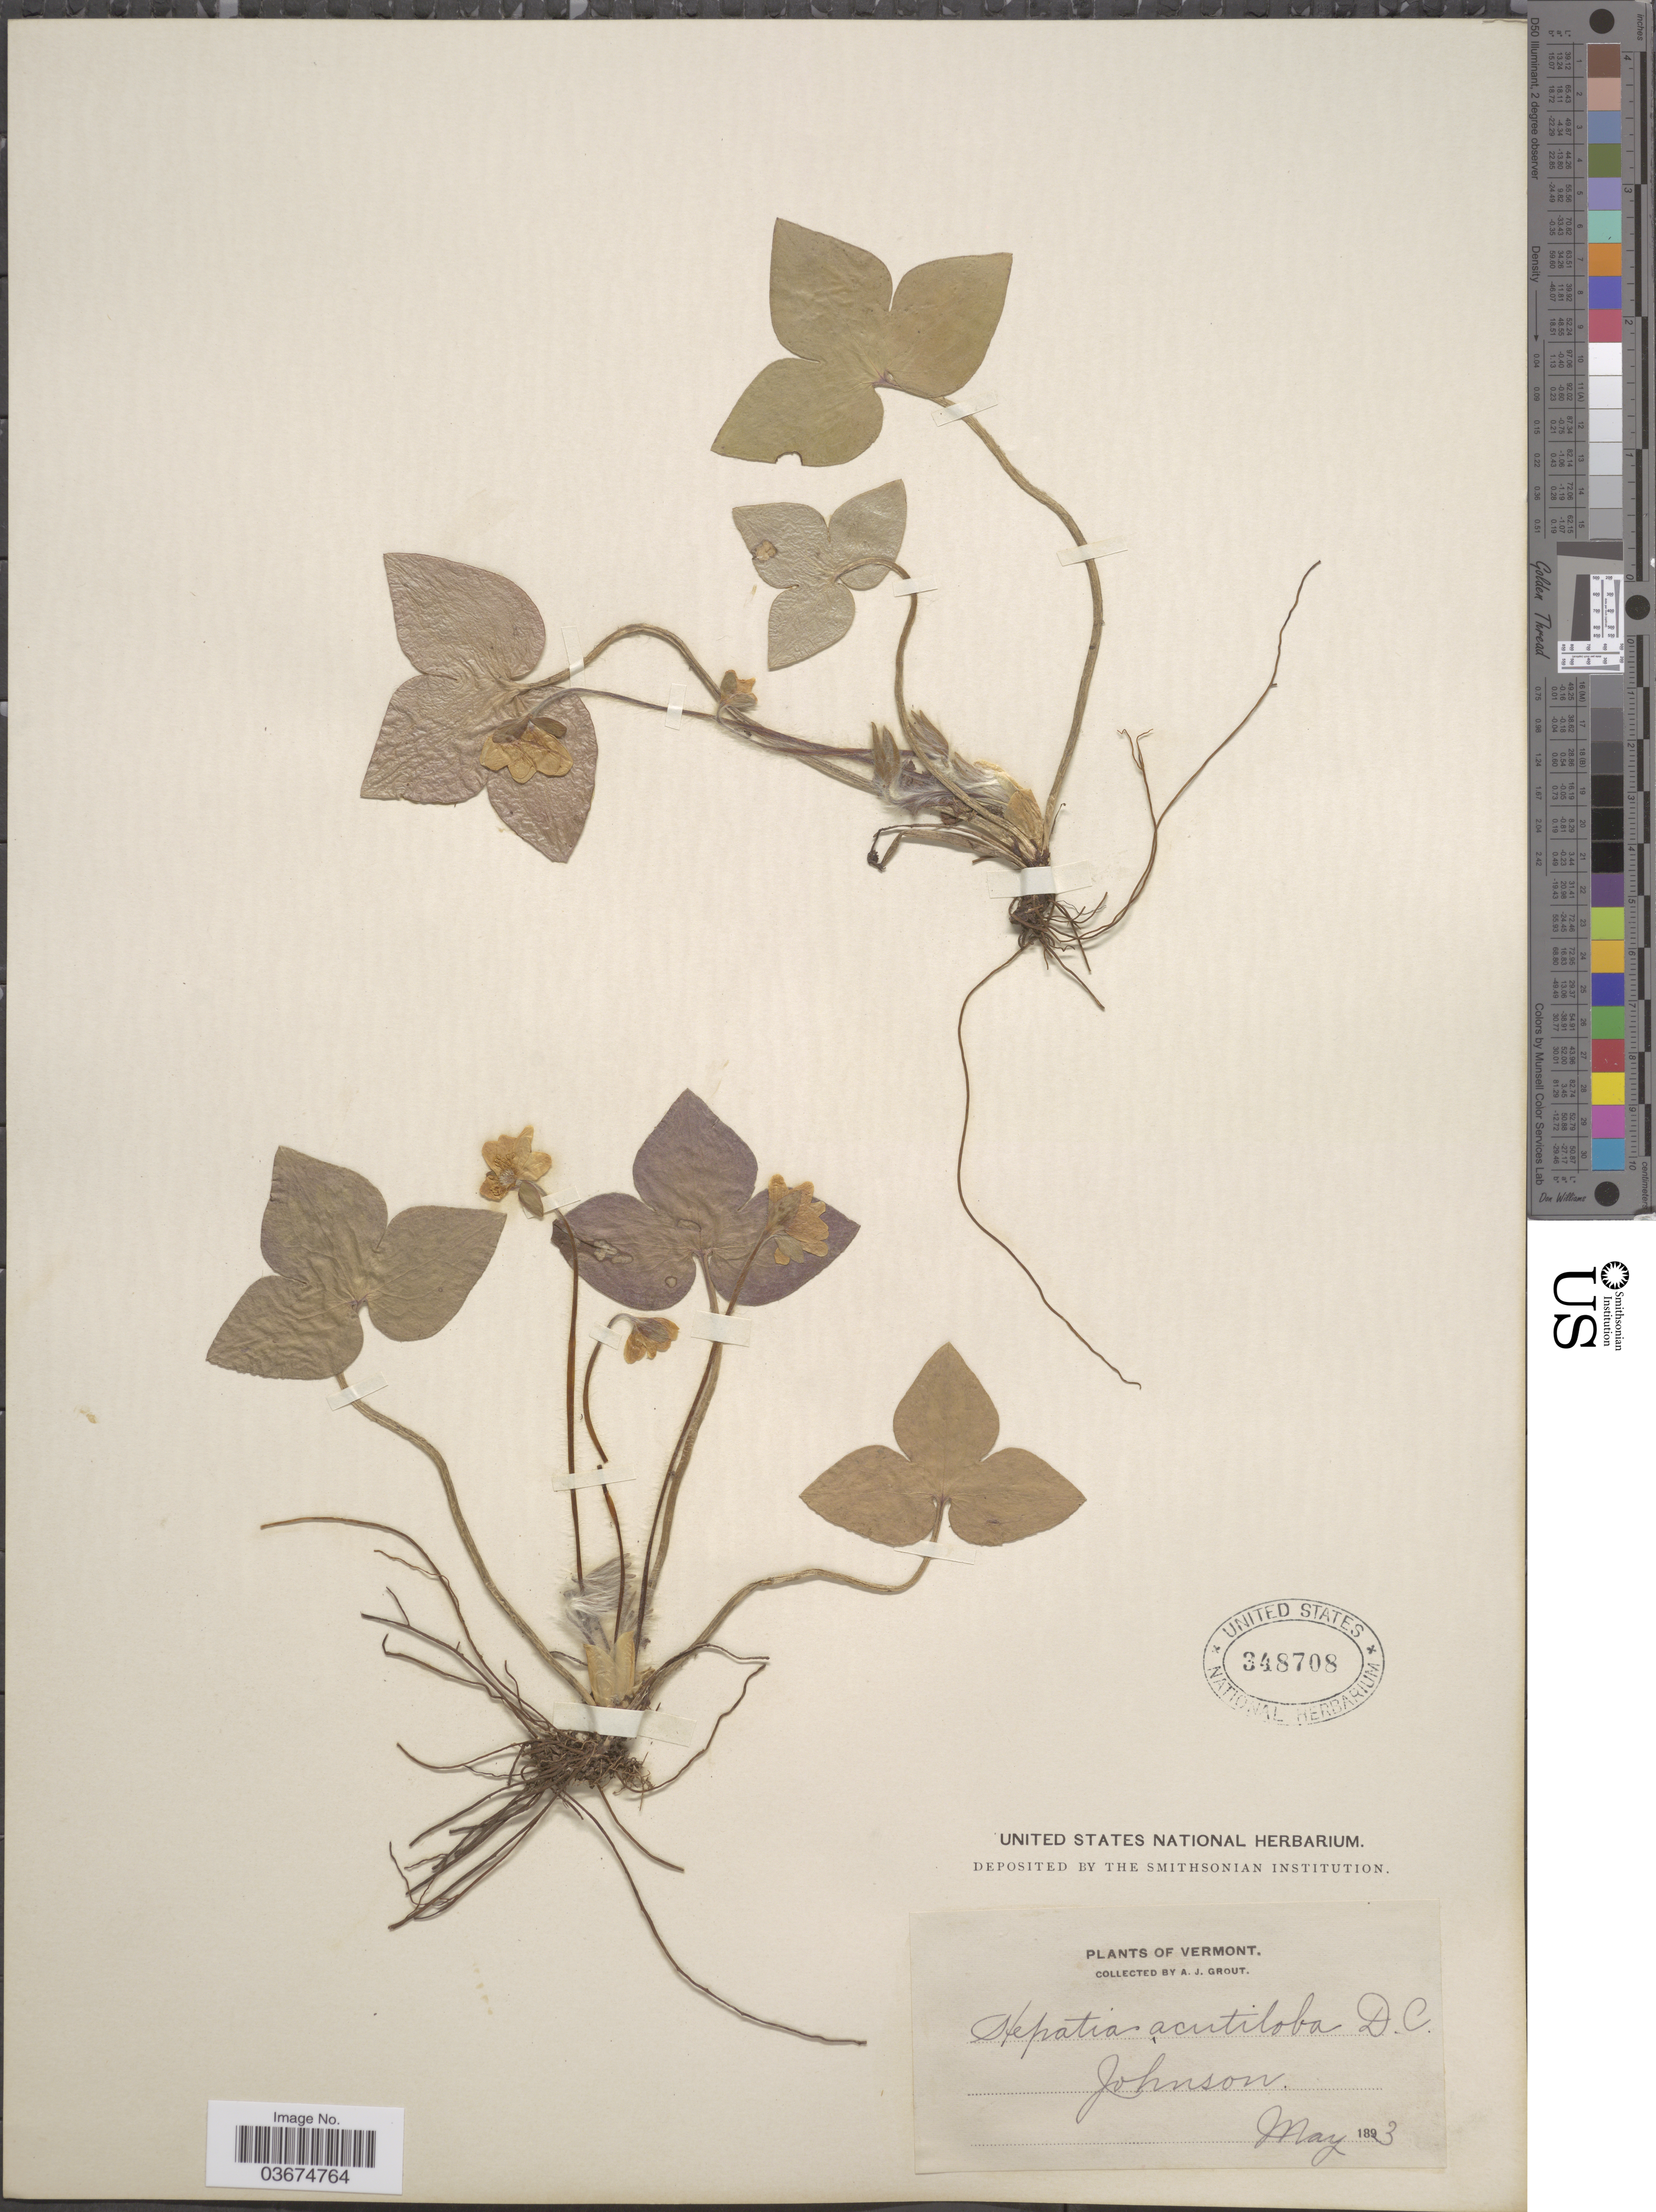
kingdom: Plantae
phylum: Tracheophyta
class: Magnoliopsida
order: Ranunculales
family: Ranunculaceae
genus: Hepatica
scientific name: Hepatica acutiloba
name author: DC.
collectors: A. J. Grout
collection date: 1893-05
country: United States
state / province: Vermont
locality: Johnson.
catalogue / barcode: US 348708